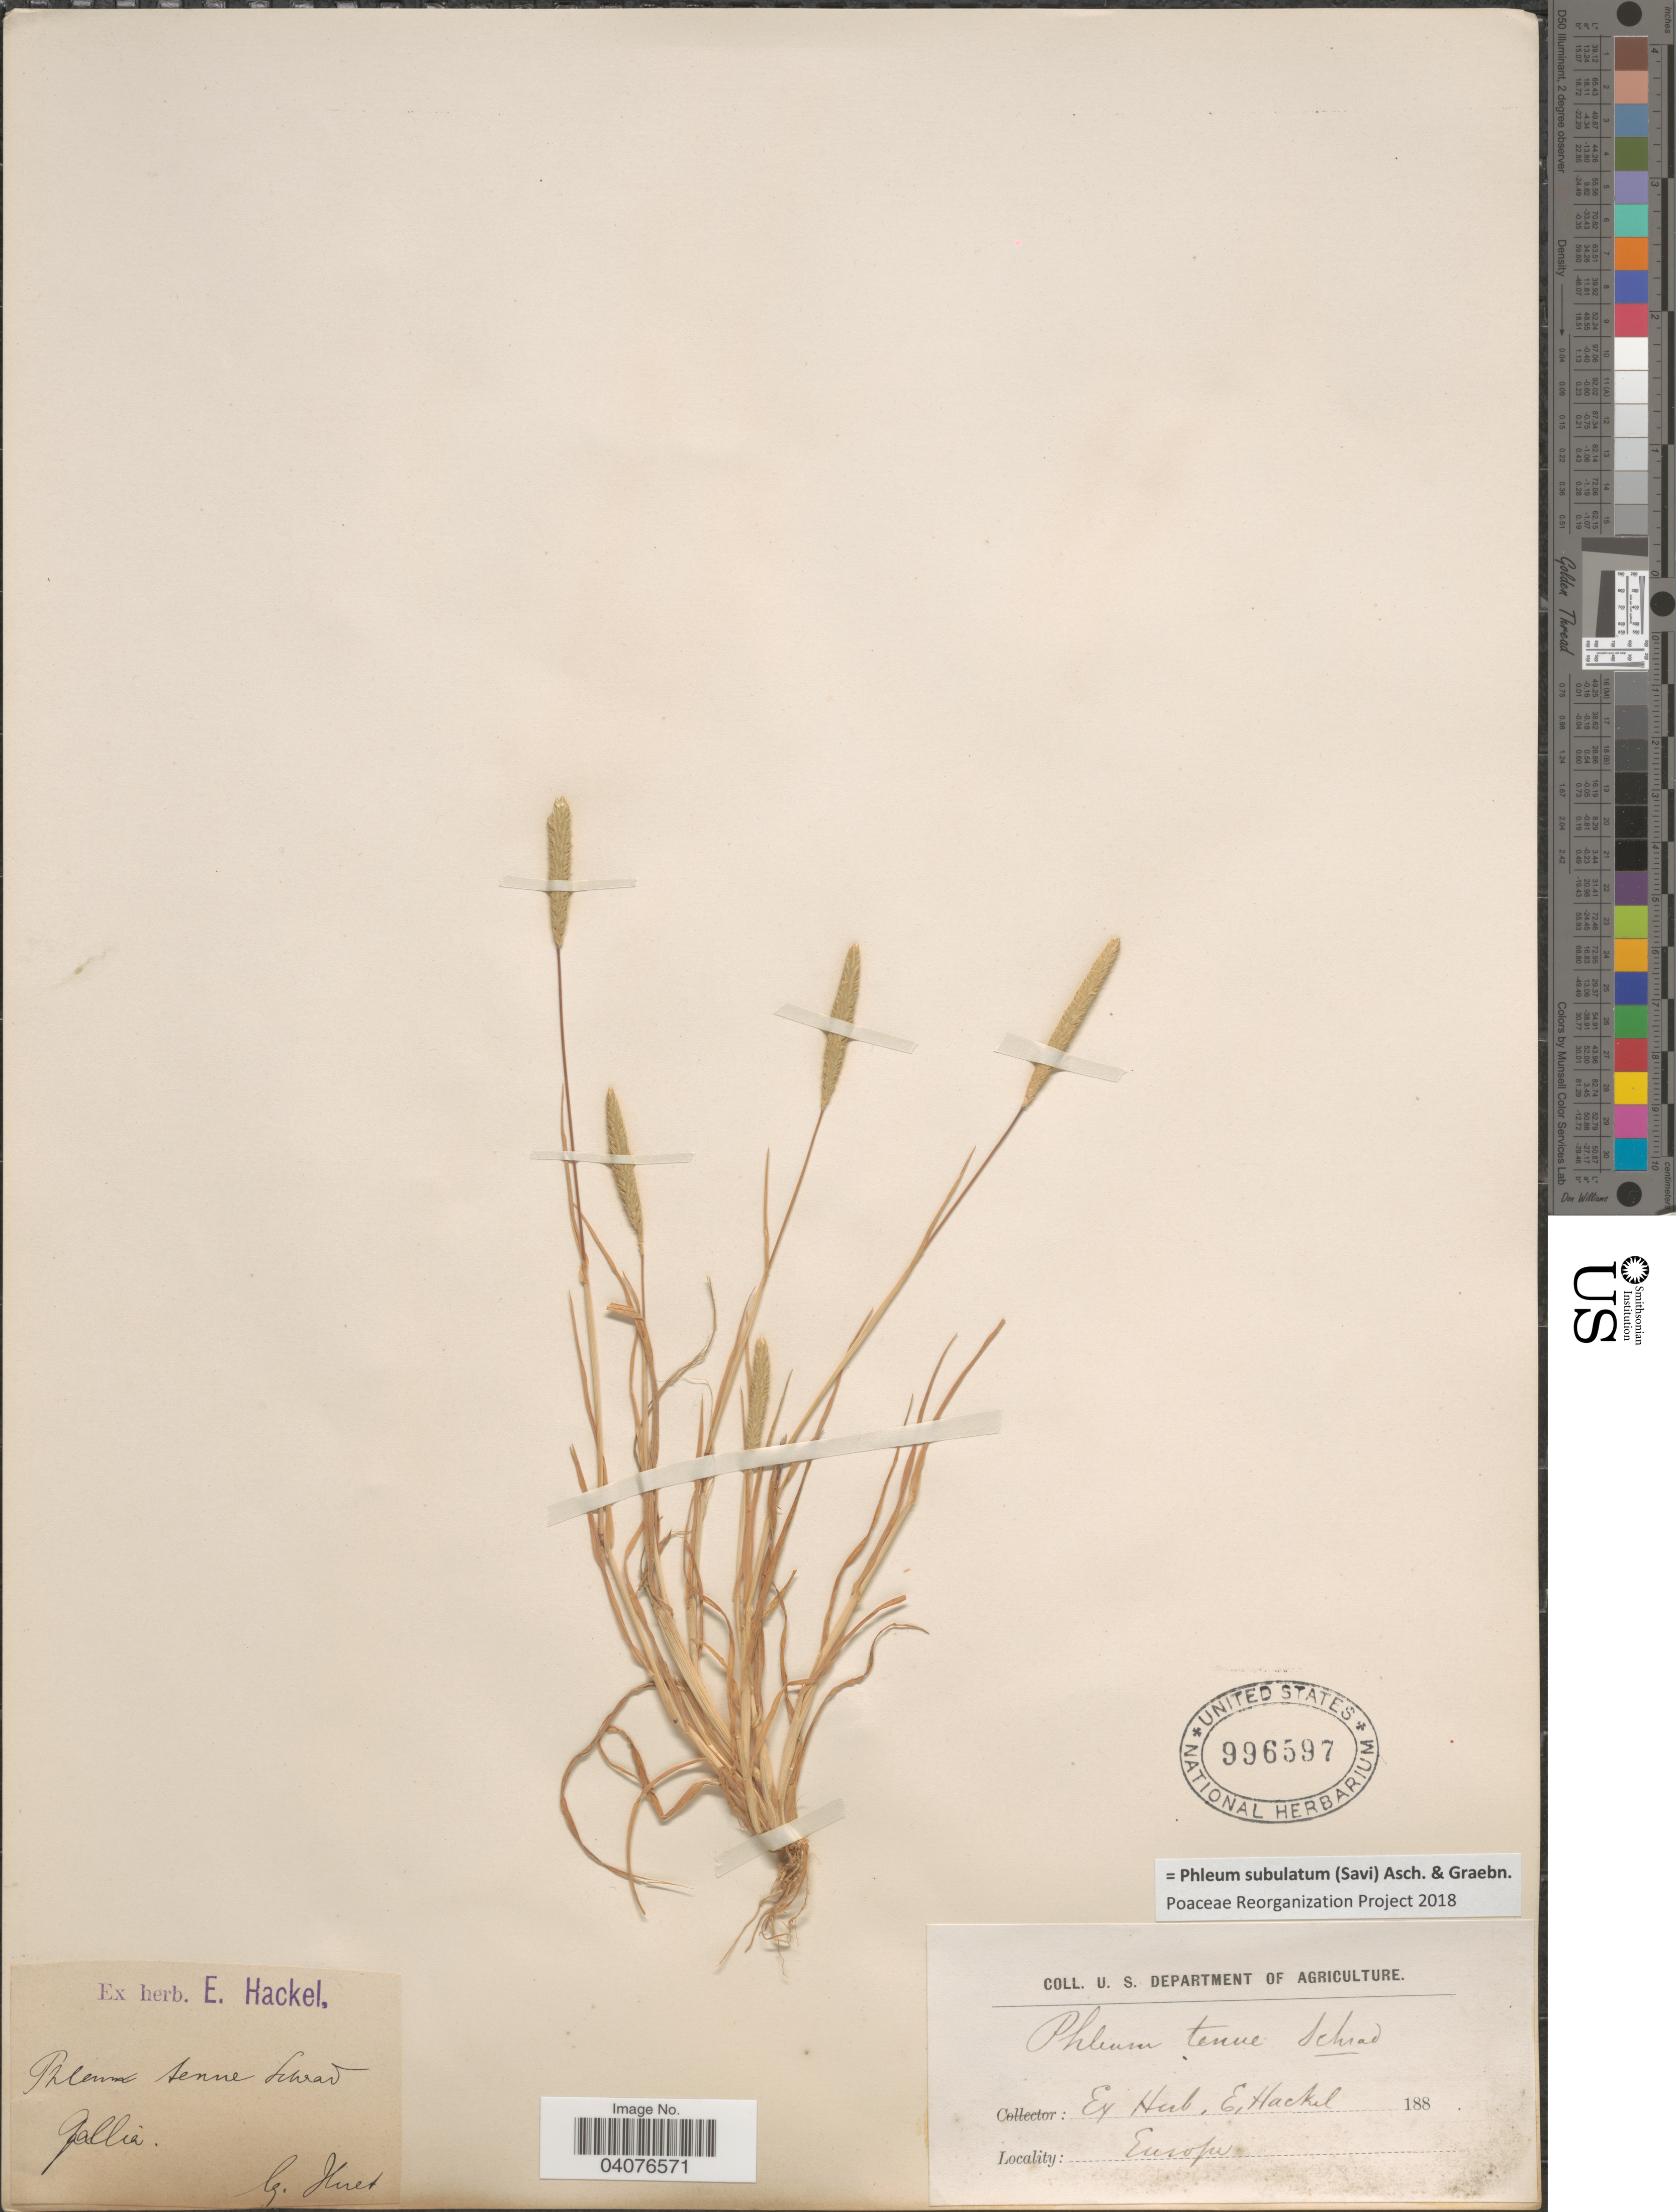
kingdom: Plantae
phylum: Tracheophyta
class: Liliopsida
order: Poales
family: Poaceae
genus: Phleum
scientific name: Phleum subulatum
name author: (Savi) Asch. & Graeb.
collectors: -. Huet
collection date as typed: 188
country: France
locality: Gallia. Europe.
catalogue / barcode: US 996597